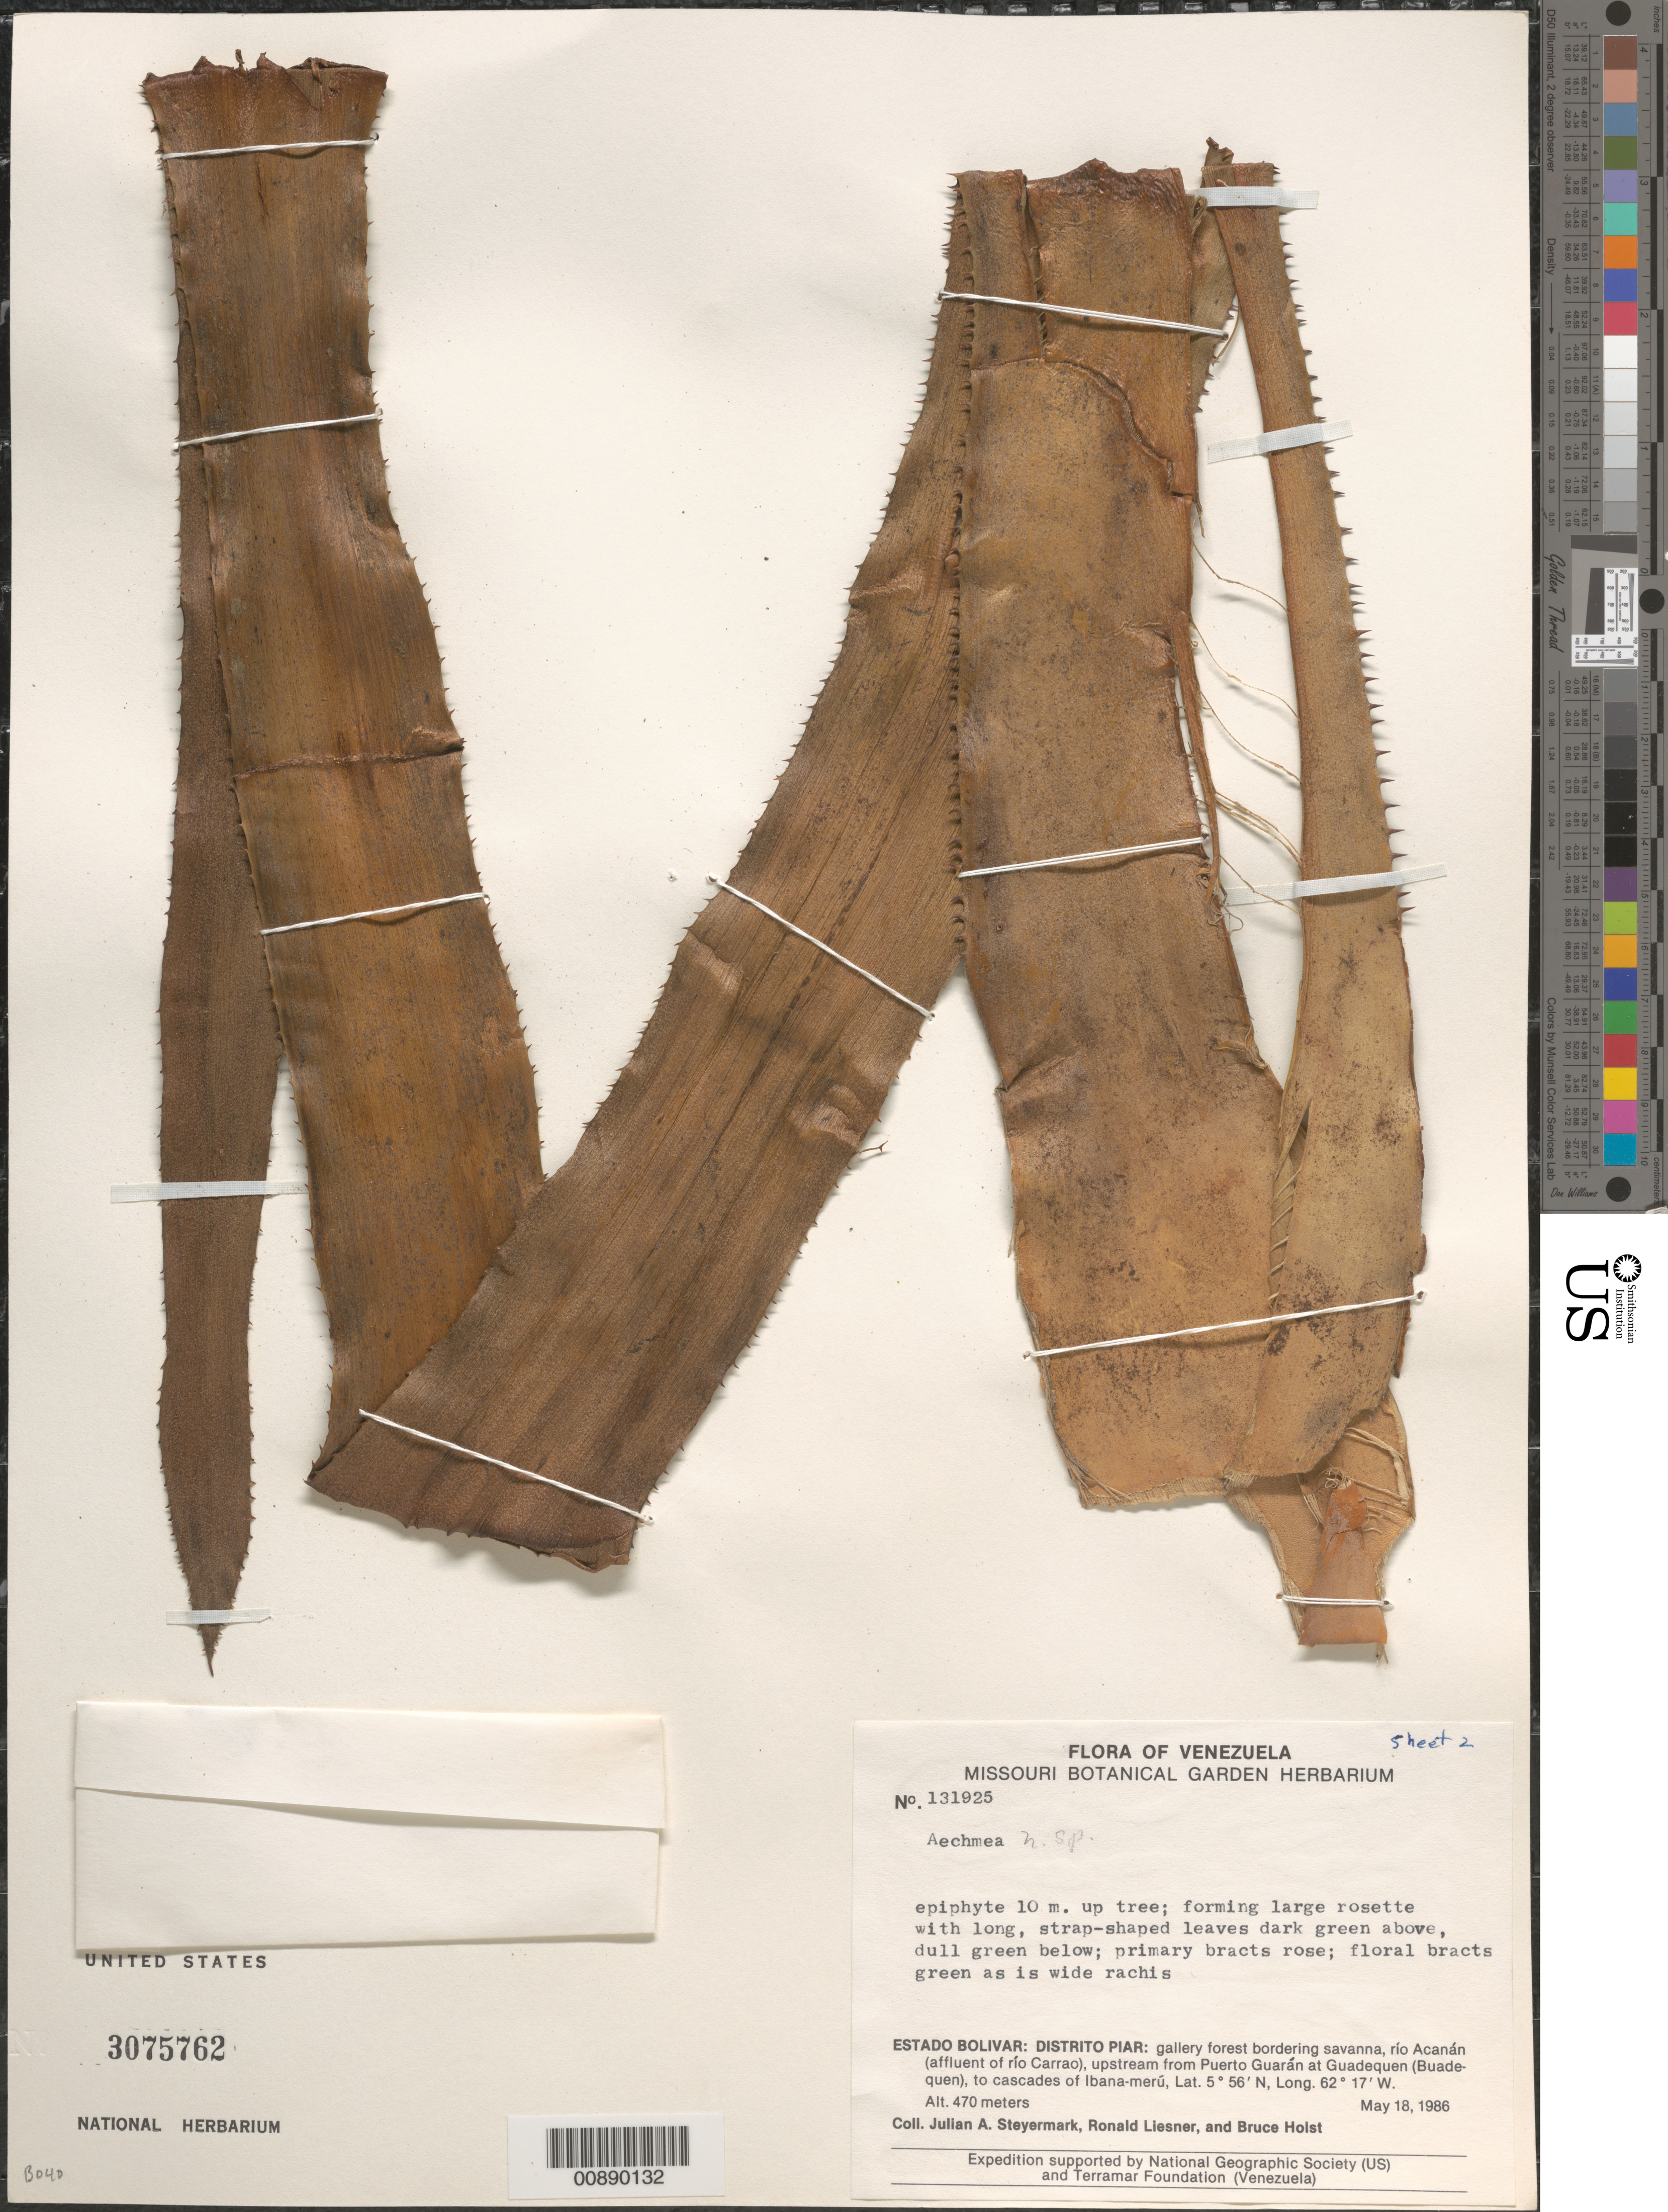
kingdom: Plantae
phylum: Tracheophyta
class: Liliopsida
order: Poales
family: Bromeliaceae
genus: Aechmea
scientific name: Aechmea tillandsioides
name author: (Mart. ex Schult. & Schult. f.) Baker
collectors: J. Steyermark, R. L. Liesner & B. Holst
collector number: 131925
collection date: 1986-05-18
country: Venezuela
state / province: Bolivar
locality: Distrito Piar: gallery forest bordering savanna, río Acanán (affluent of río Carrao), upstream from Puerto Guarán at Guadequen (Buadequen), to cascades of Ibana-merú.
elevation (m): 470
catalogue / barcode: US 3075762